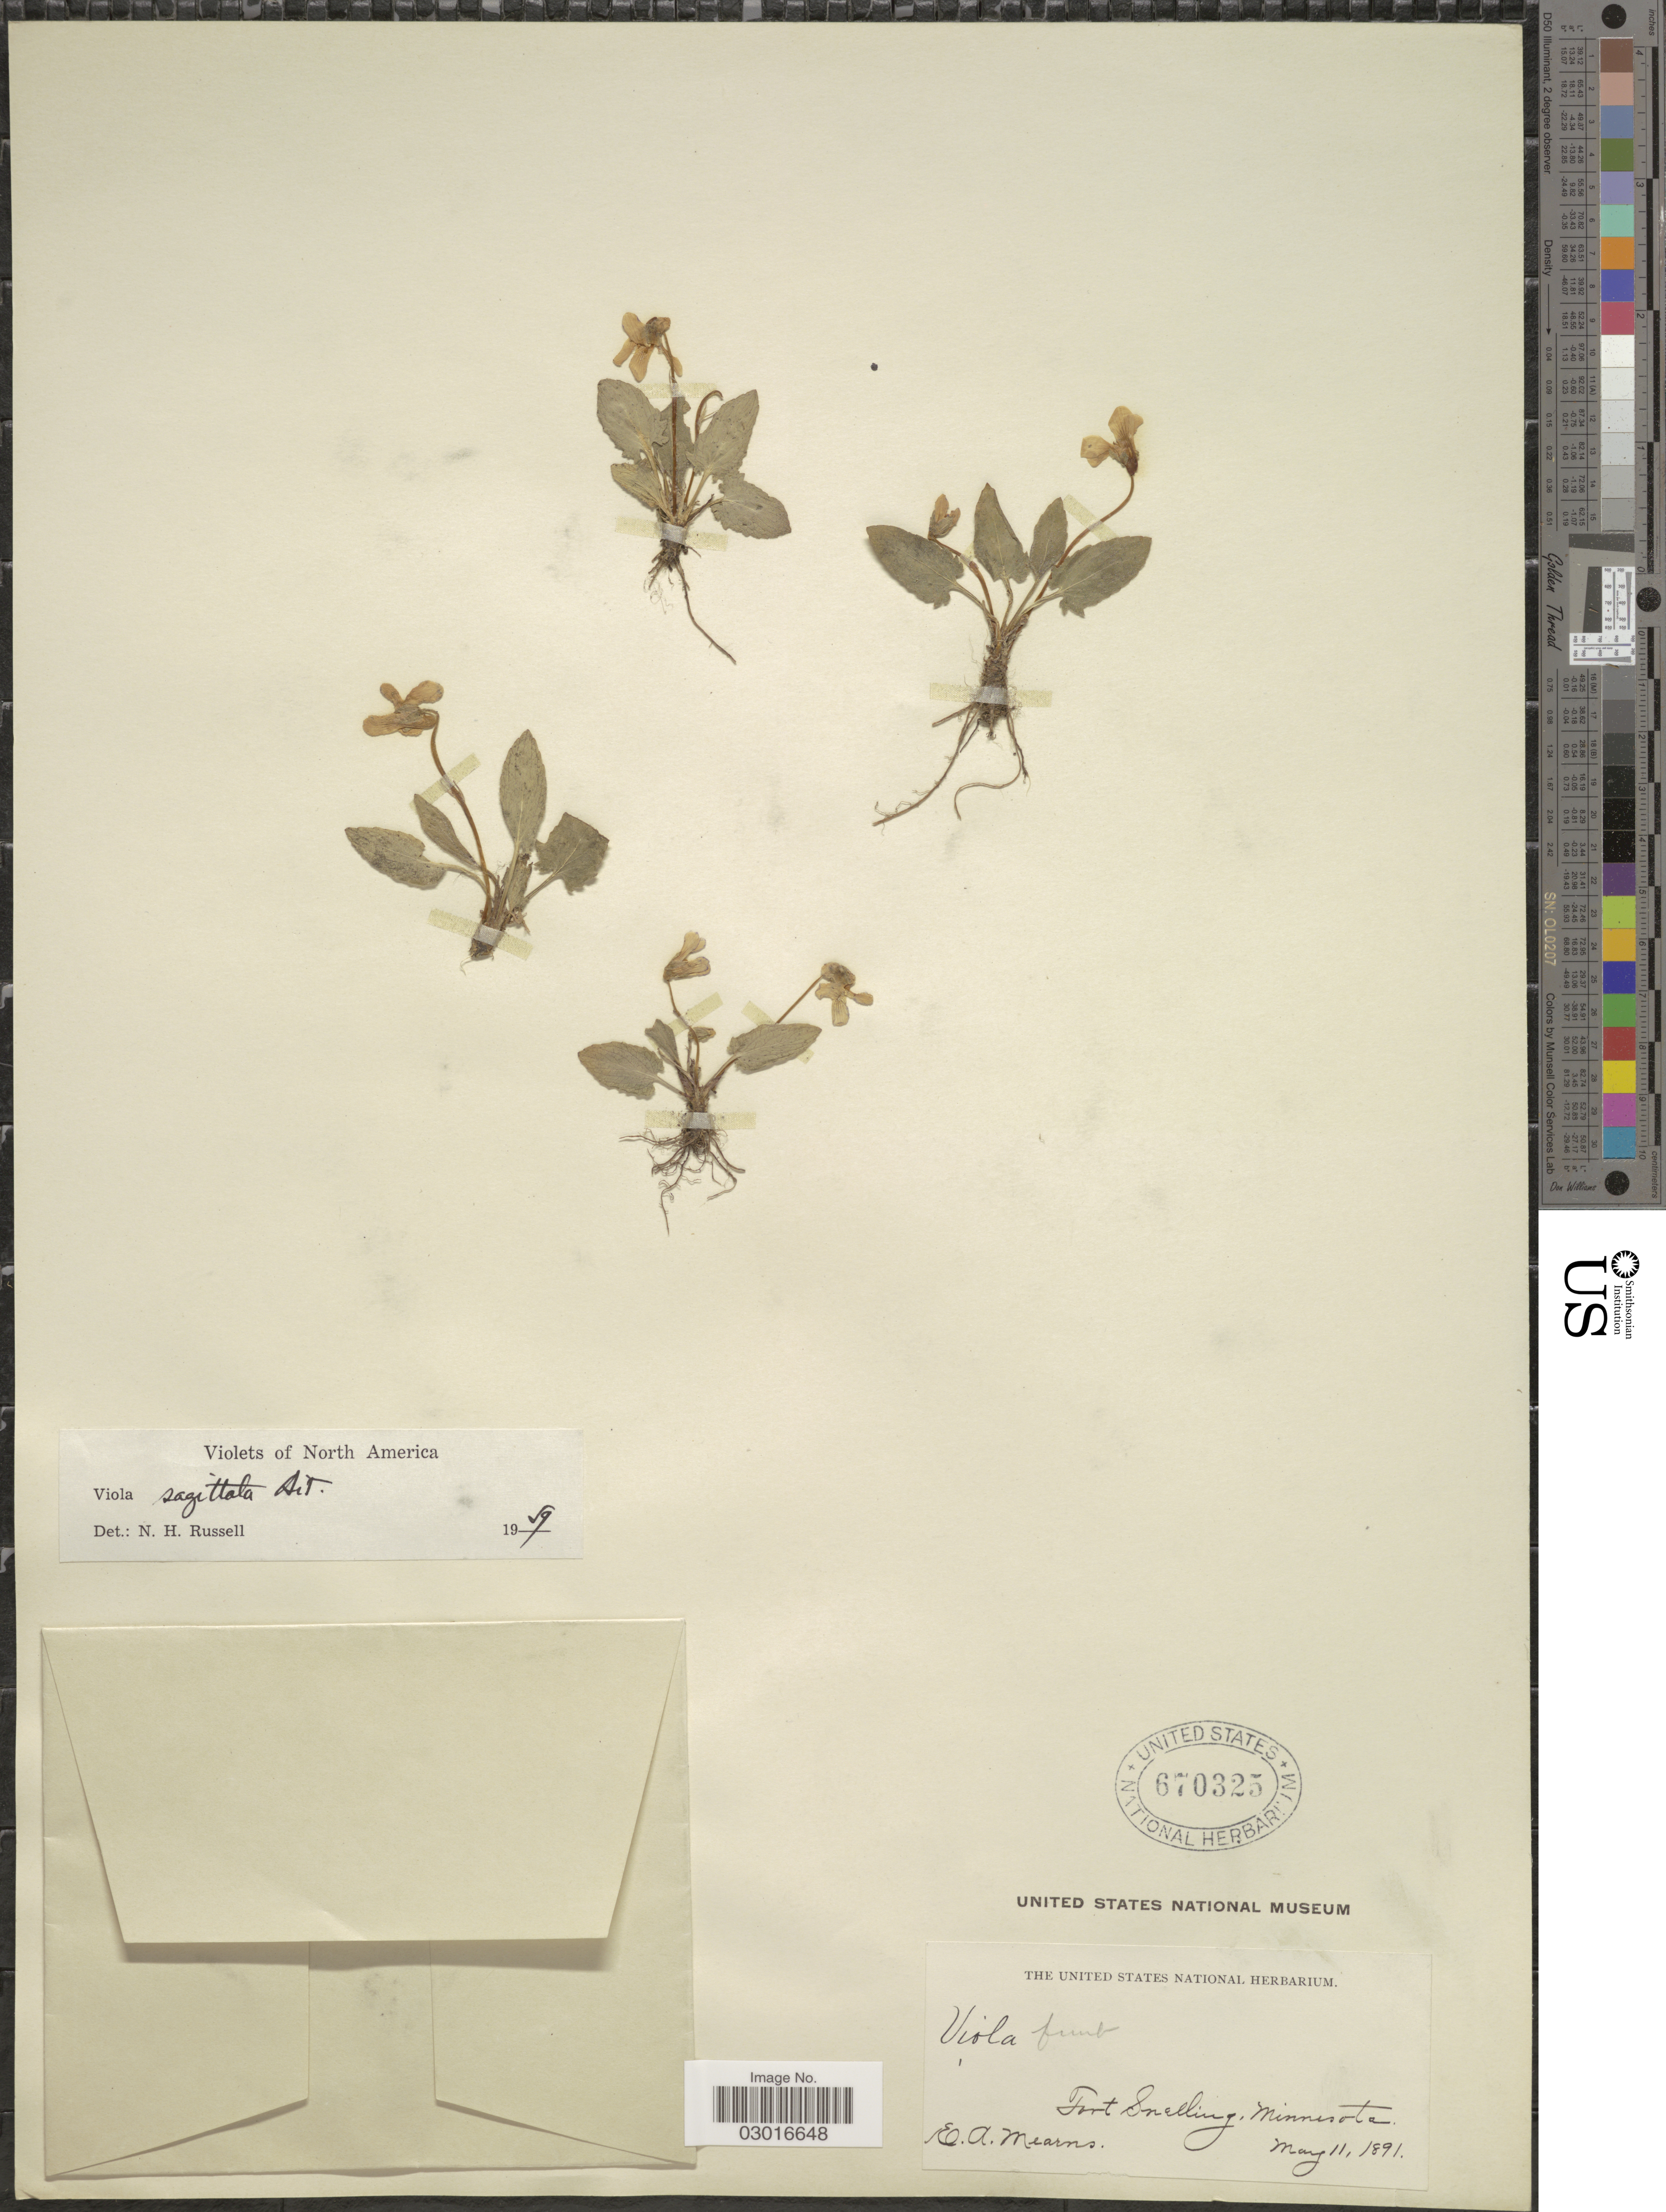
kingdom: Plantae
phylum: Tracheophyta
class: Magnoliopsida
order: Malpighiales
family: Violaceae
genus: Viola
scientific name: Viola sagittata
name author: Aiton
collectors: E. A. Mearns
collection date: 1891-05-11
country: United States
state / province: Minnesota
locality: Fort Snelling.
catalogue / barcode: US 670325